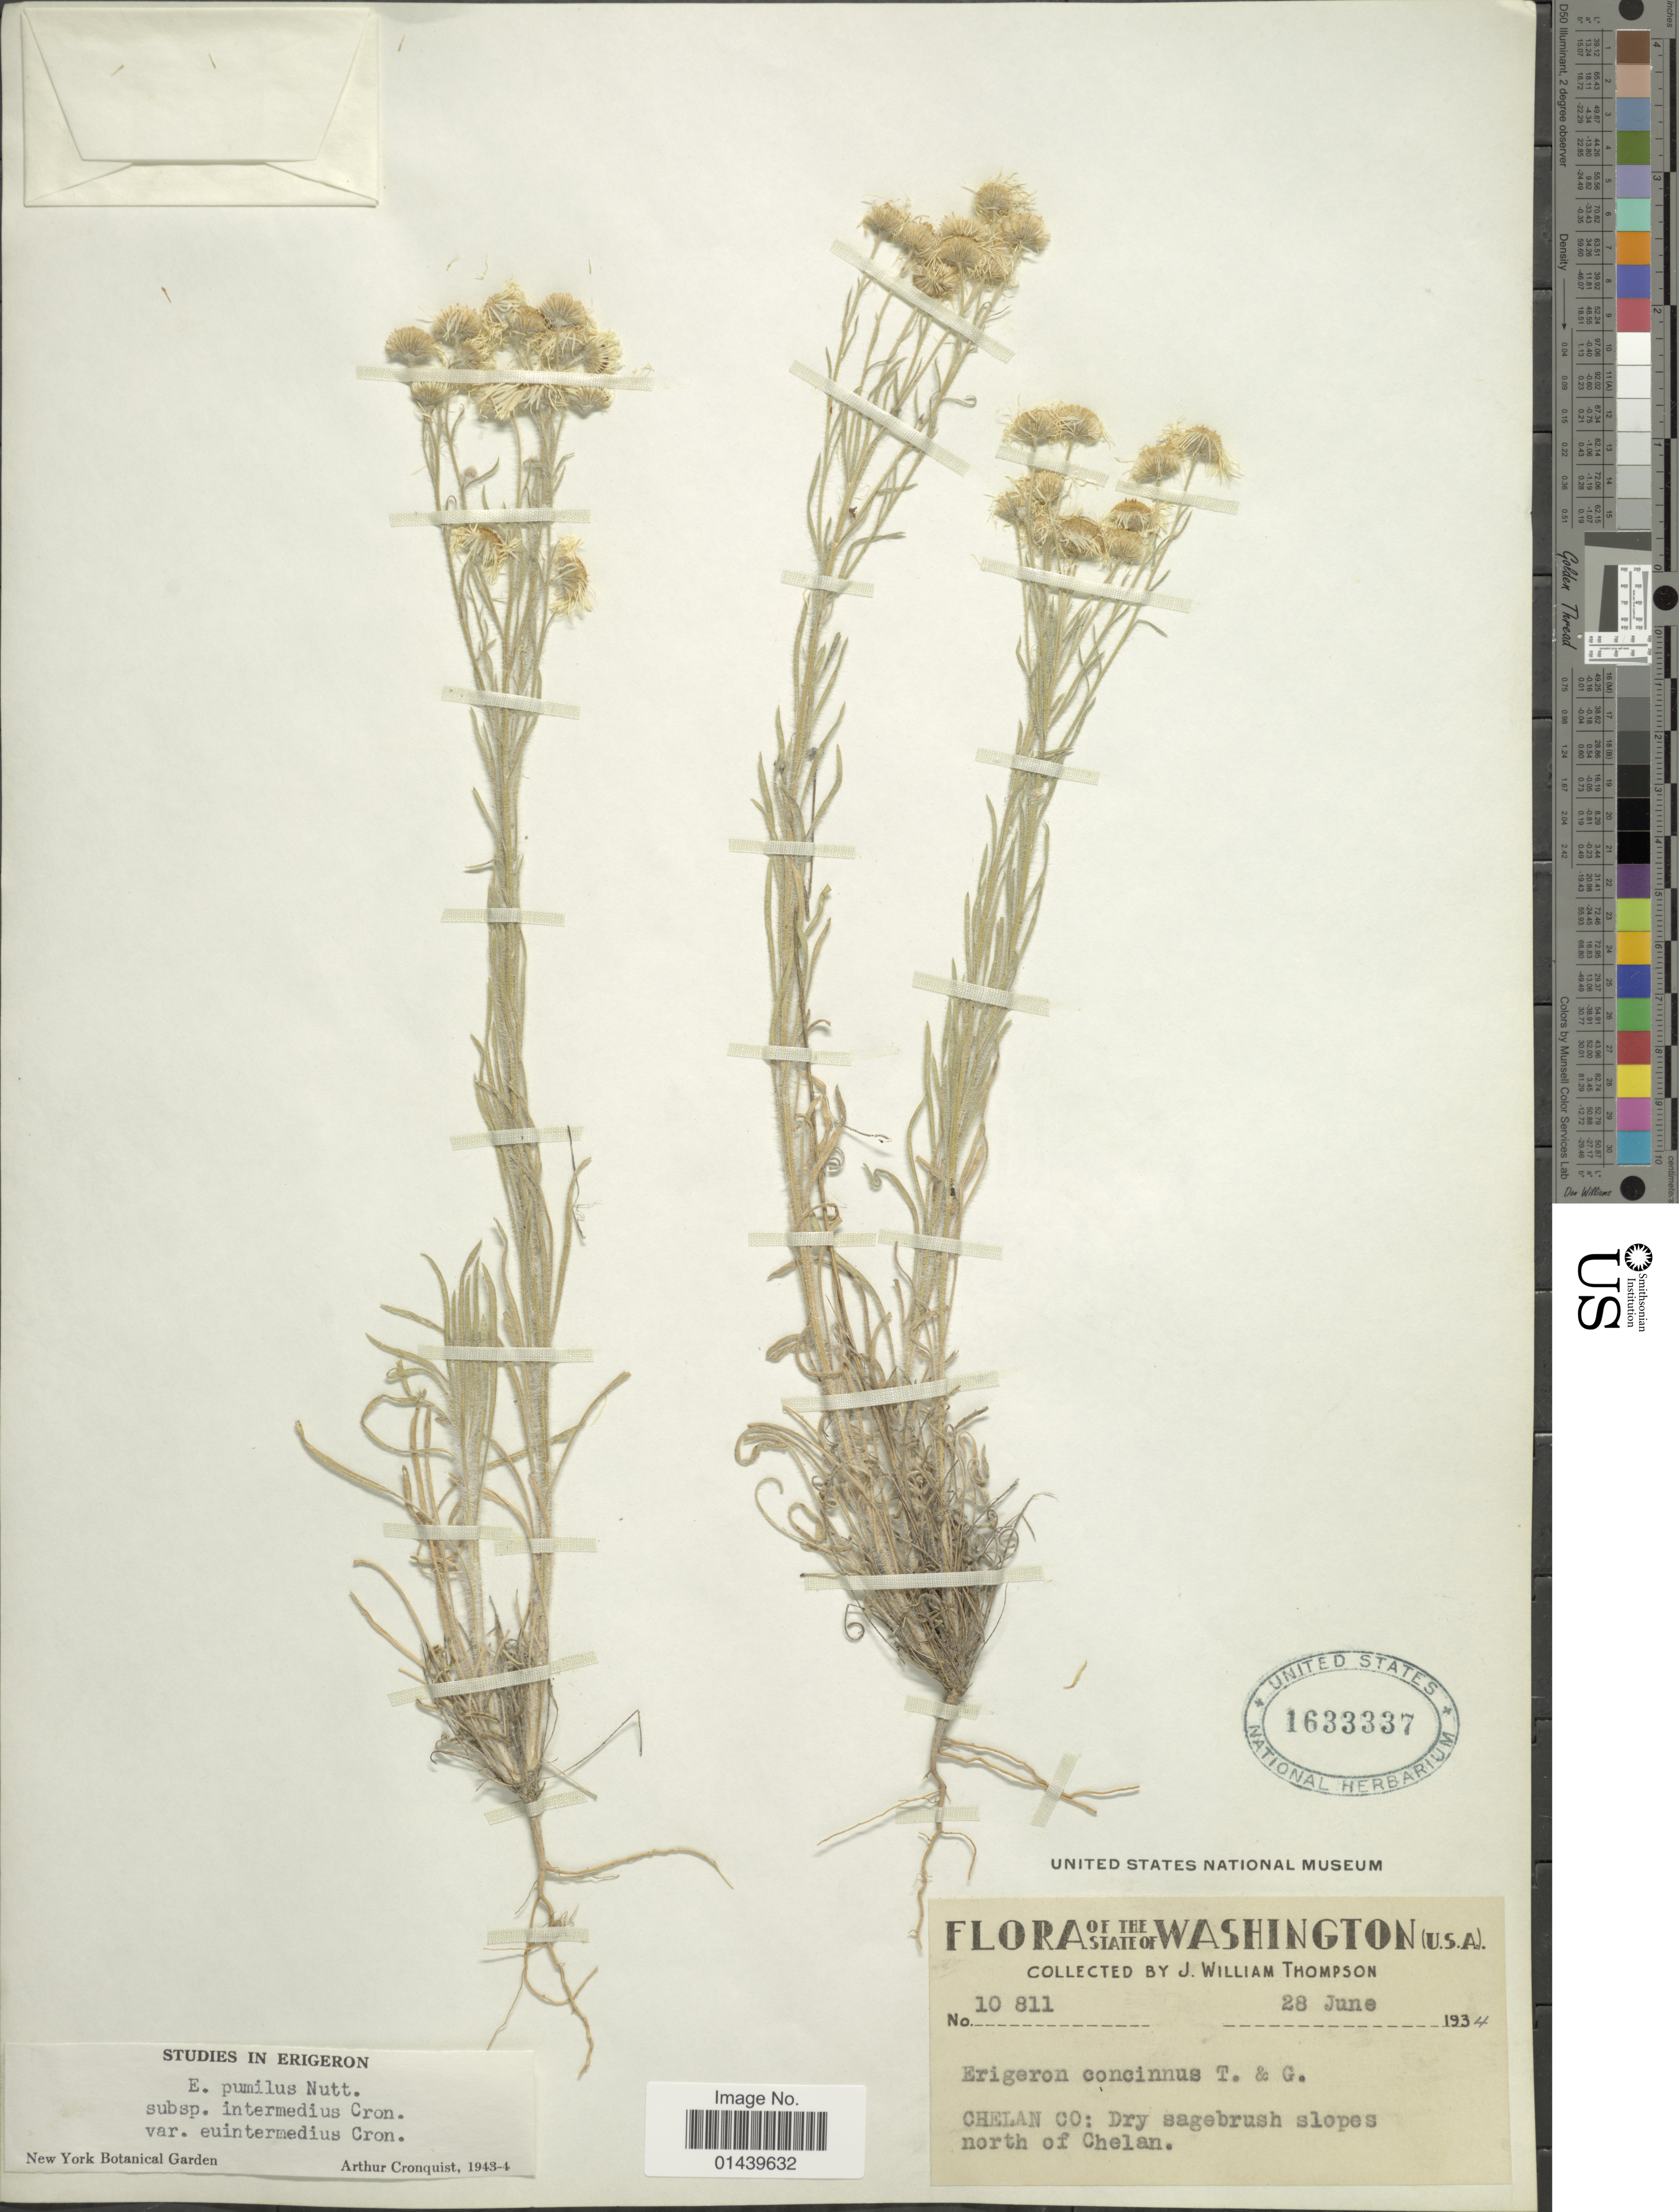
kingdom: Plantae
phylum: Tracheophyta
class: Magnoliopsida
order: Asterales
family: Asteraceae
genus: Erigeron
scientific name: Erigeron pumilus subsp. intermedius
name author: Cronq.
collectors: J. W. Thompson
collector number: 10811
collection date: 1934-06-28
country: United States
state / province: Washington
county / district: Chelan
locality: The State of Washington (U.S.A.) Chelan Co: dry sagebrush slopes north of Chelan.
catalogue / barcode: US 1633337